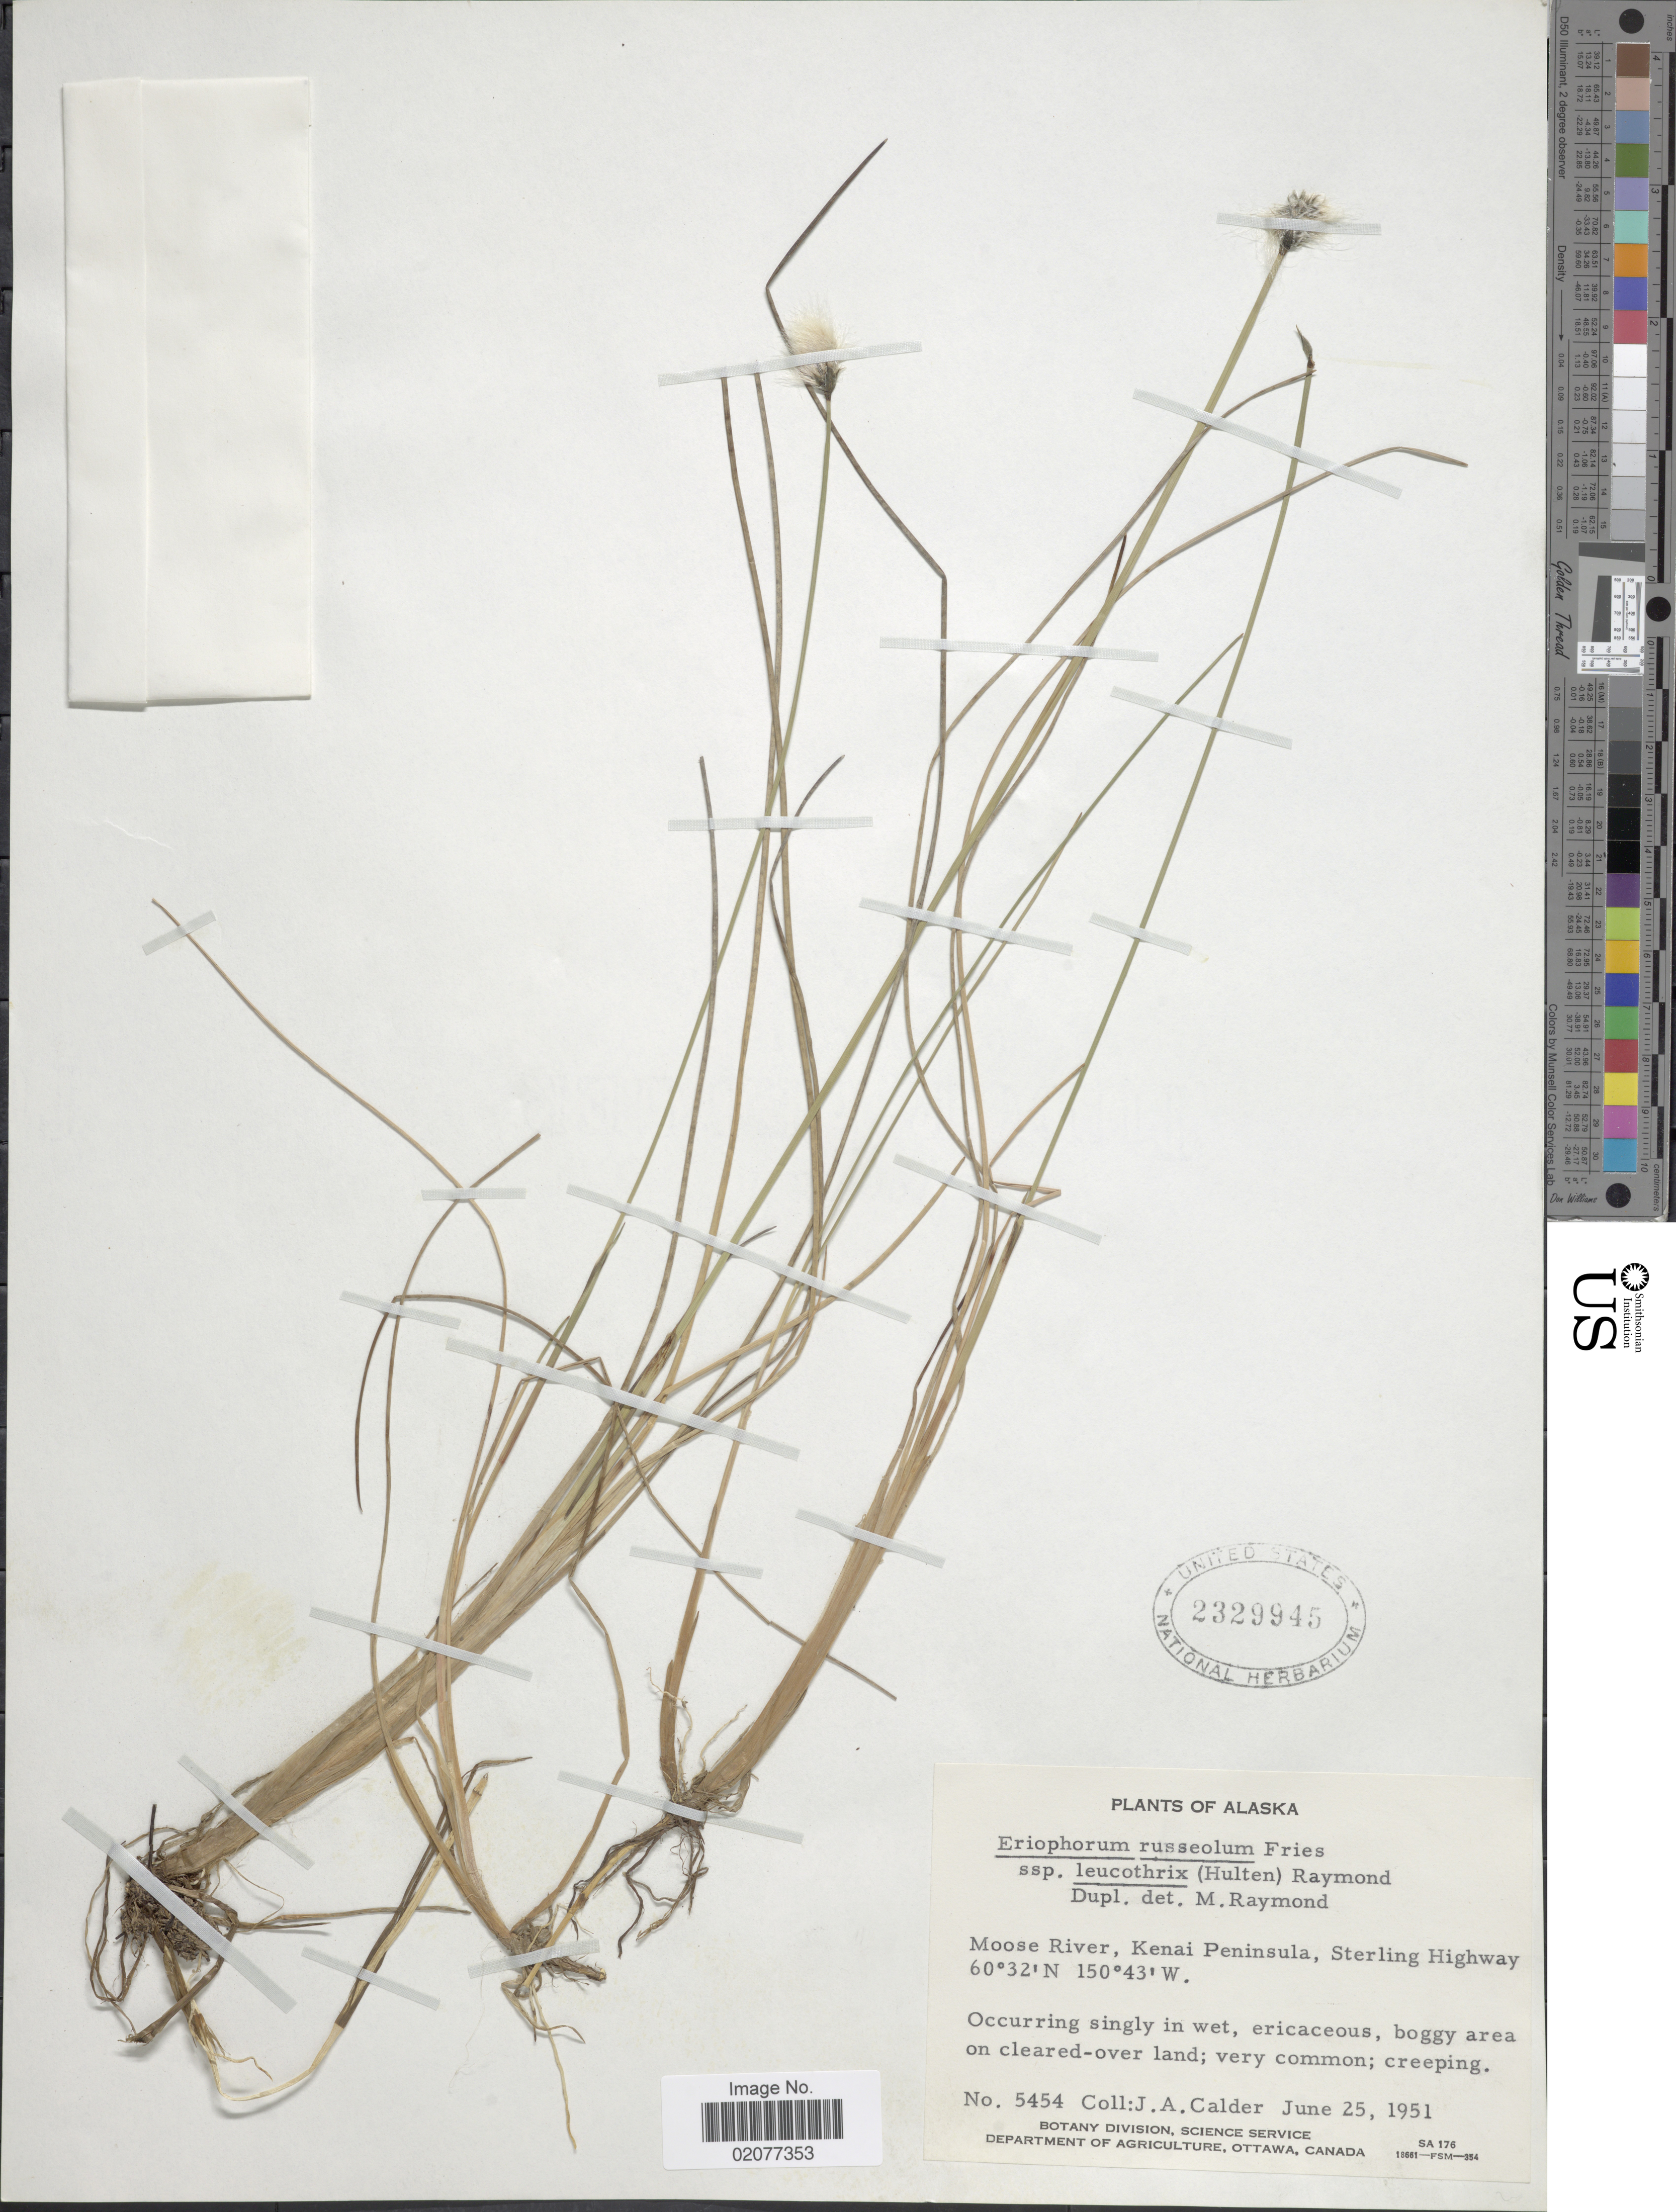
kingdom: Plantae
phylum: Tracheophyta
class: Liliopsida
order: Poales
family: Cyperaceae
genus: Eriophorum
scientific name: Eriophorum chamissonis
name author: C.A. Mey.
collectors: J. A. Calder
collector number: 5454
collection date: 1951-06-25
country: United States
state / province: Alaska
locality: Alaska. Moose River Kenai Peninsula, Sterling Highway.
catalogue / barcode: US 2329945